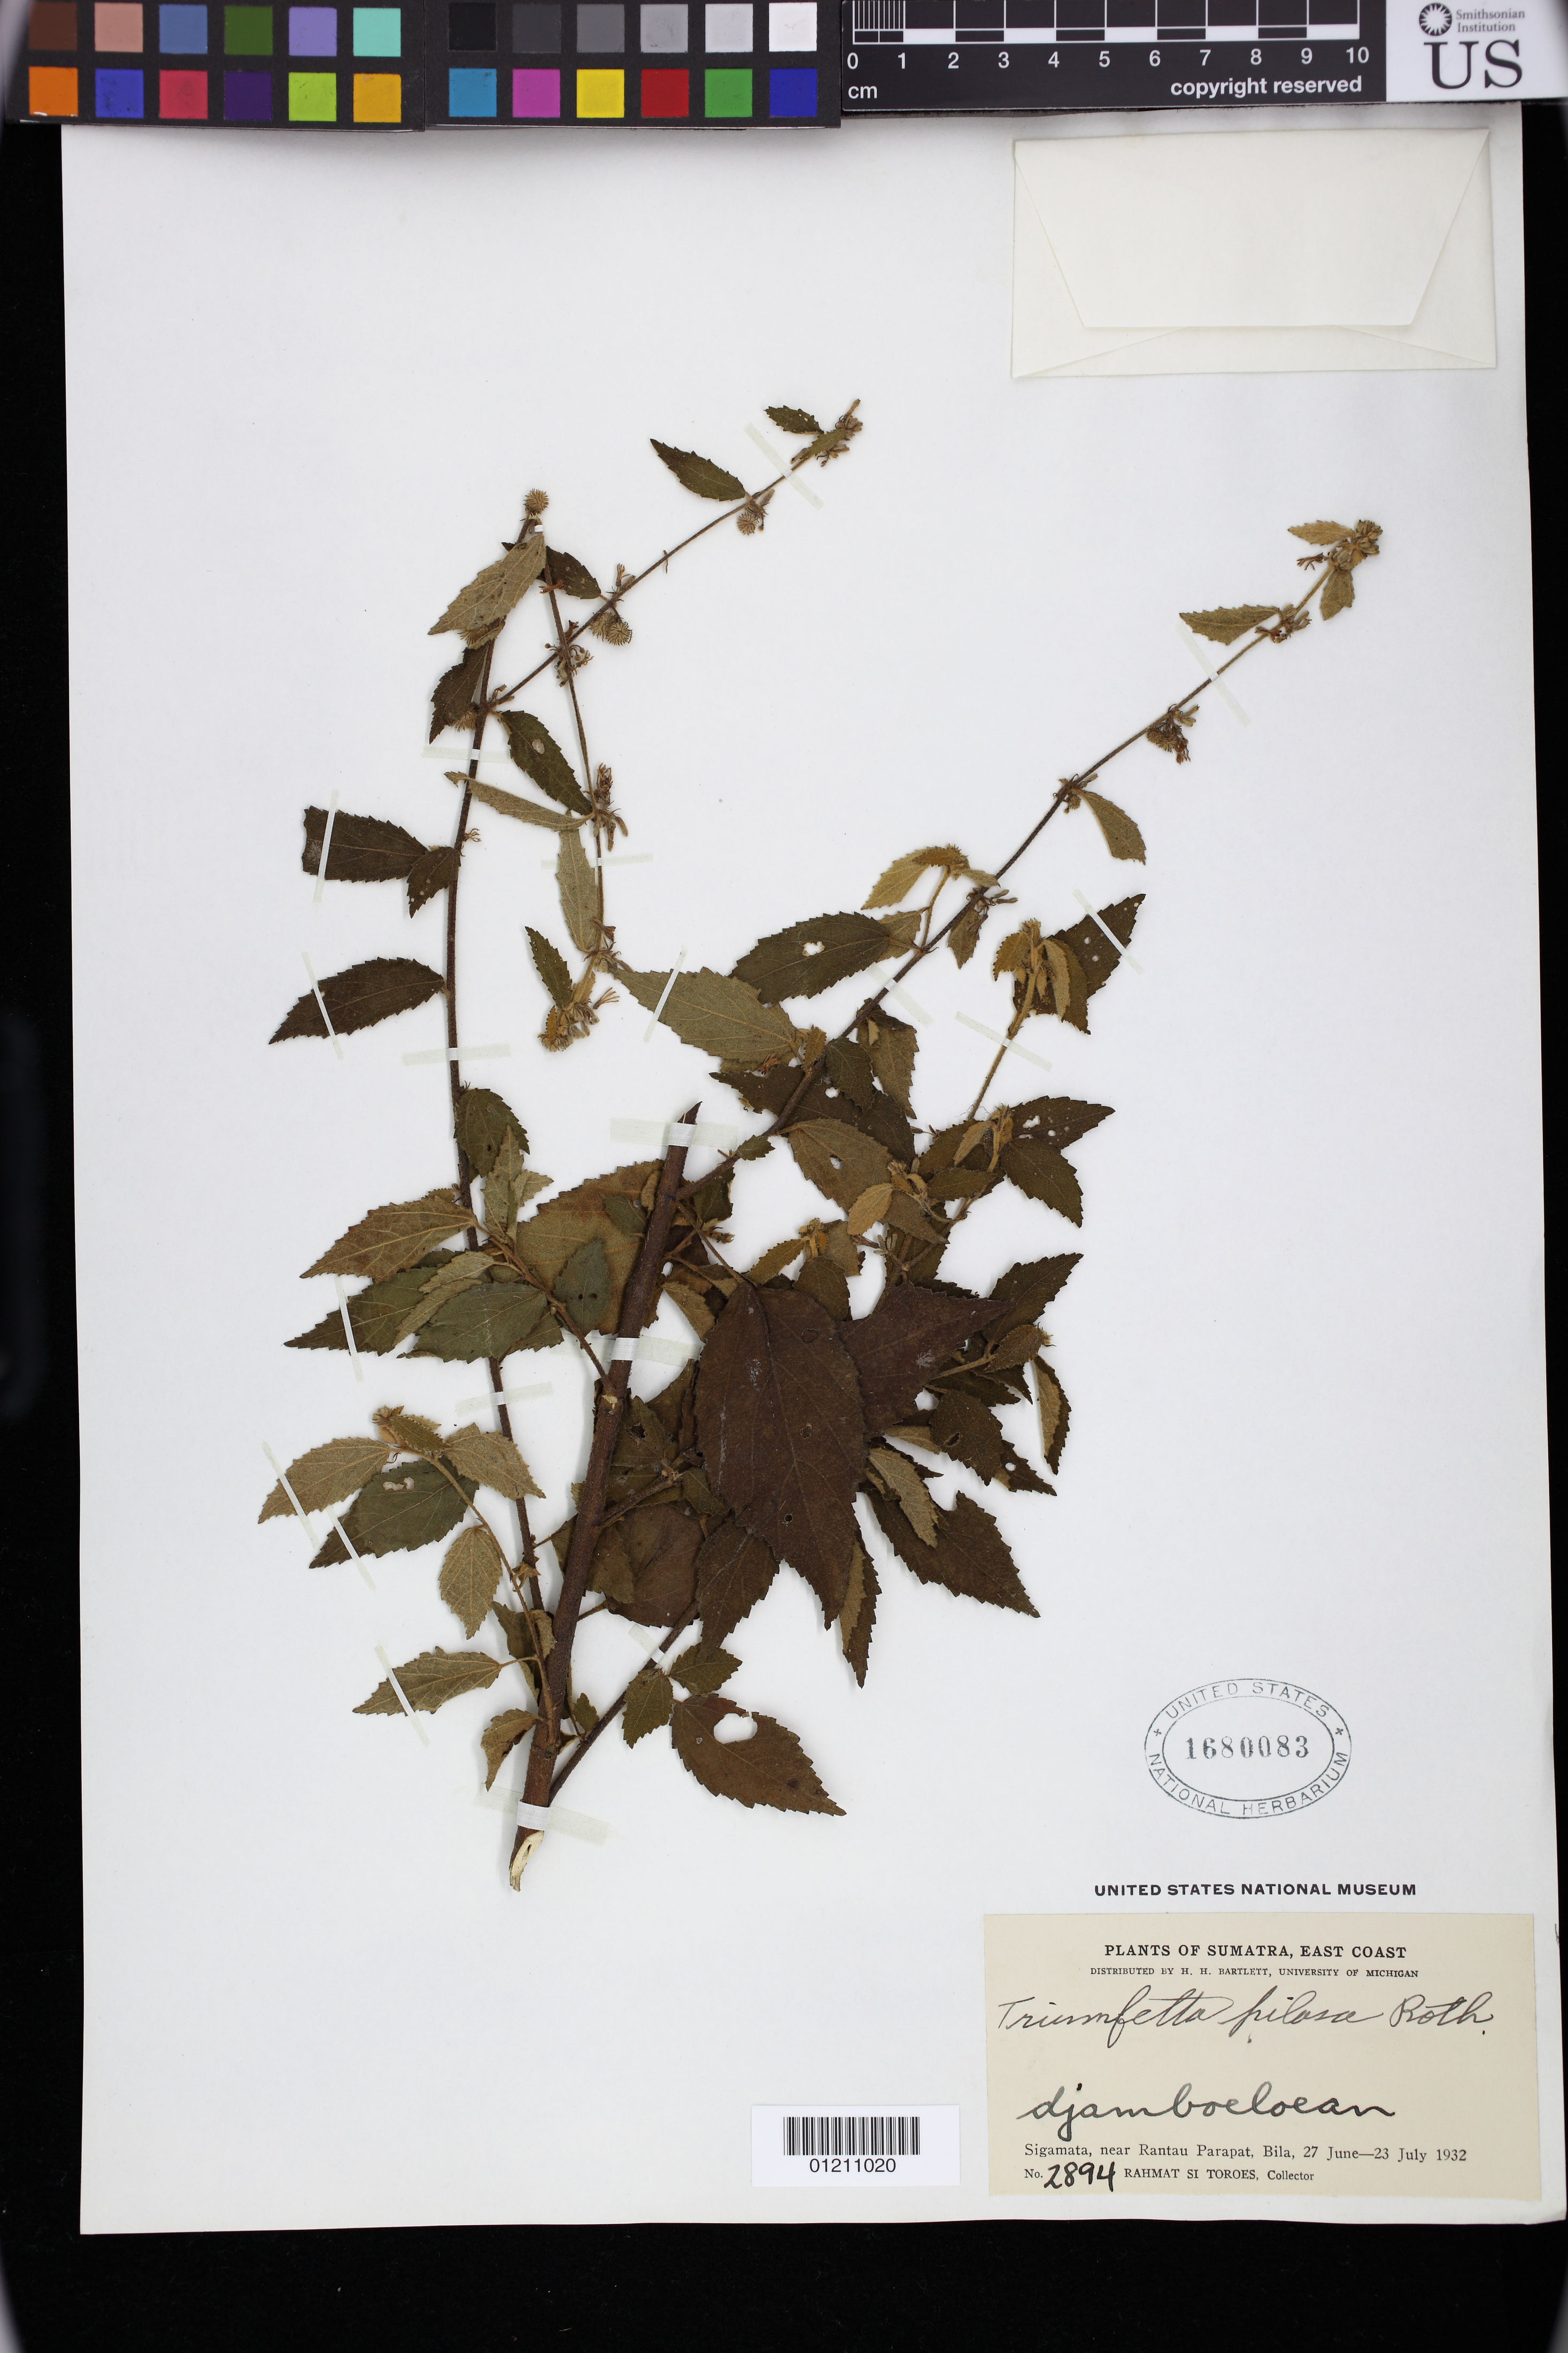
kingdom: Plantae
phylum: Tracheophyta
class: Magnoliopsida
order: Malvales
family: Malvaceae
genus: Triumfetta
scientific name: Triumfetta pilosa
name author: Roth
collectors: Rahmat Si Boeea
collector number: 2894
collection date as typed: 27 Jun 1932 to 23 Jul 1932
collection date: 1932-06-27/1932-07-23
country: Indonesia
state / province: Sumatra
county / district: Sumatera Utara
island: Sumatra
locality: Sumatra east coast: Sigamata, near Rantau Parapat, Bila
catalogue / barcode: US 1680083